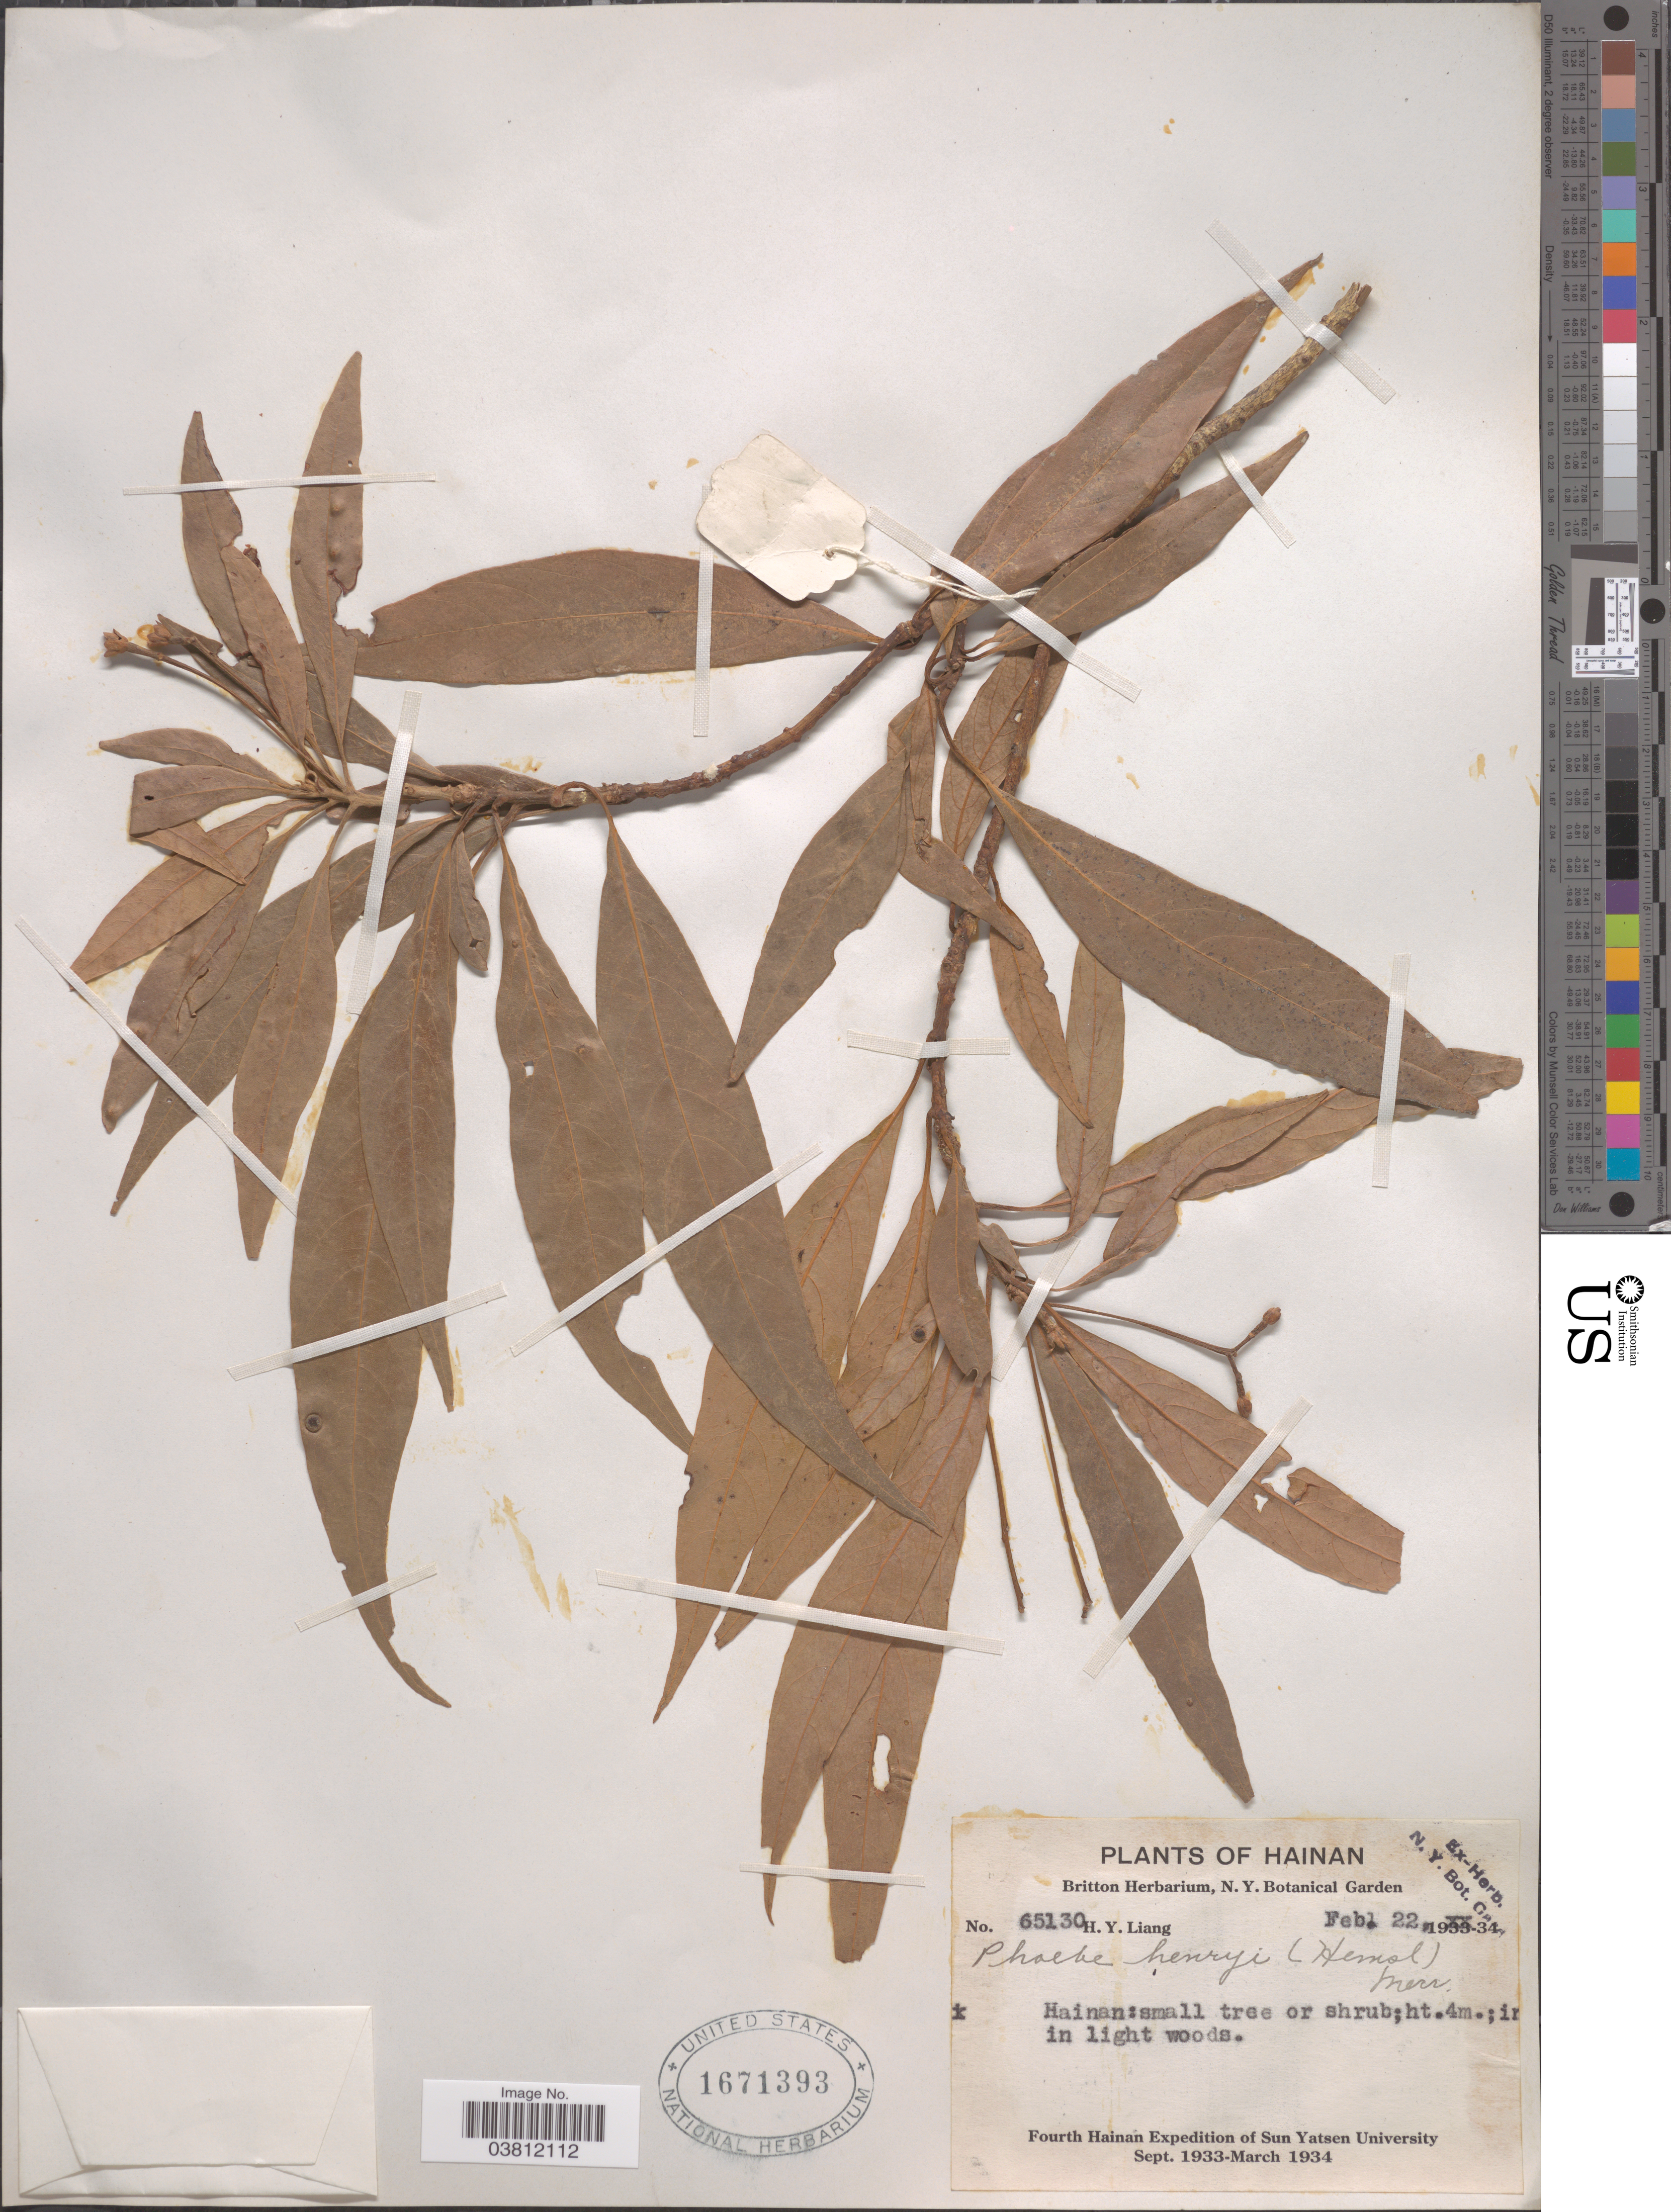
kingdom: Plantae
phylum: Tracheophyta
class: Magnoliopsida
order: Laurales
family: Lauraceae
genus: Phoebe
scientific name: Phoebe henryi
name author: (Hemsl.) Merr.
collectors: H. Y. Liang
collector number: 65130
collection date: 1934-02-22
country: China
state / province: Hainan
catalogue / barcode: US 1671393